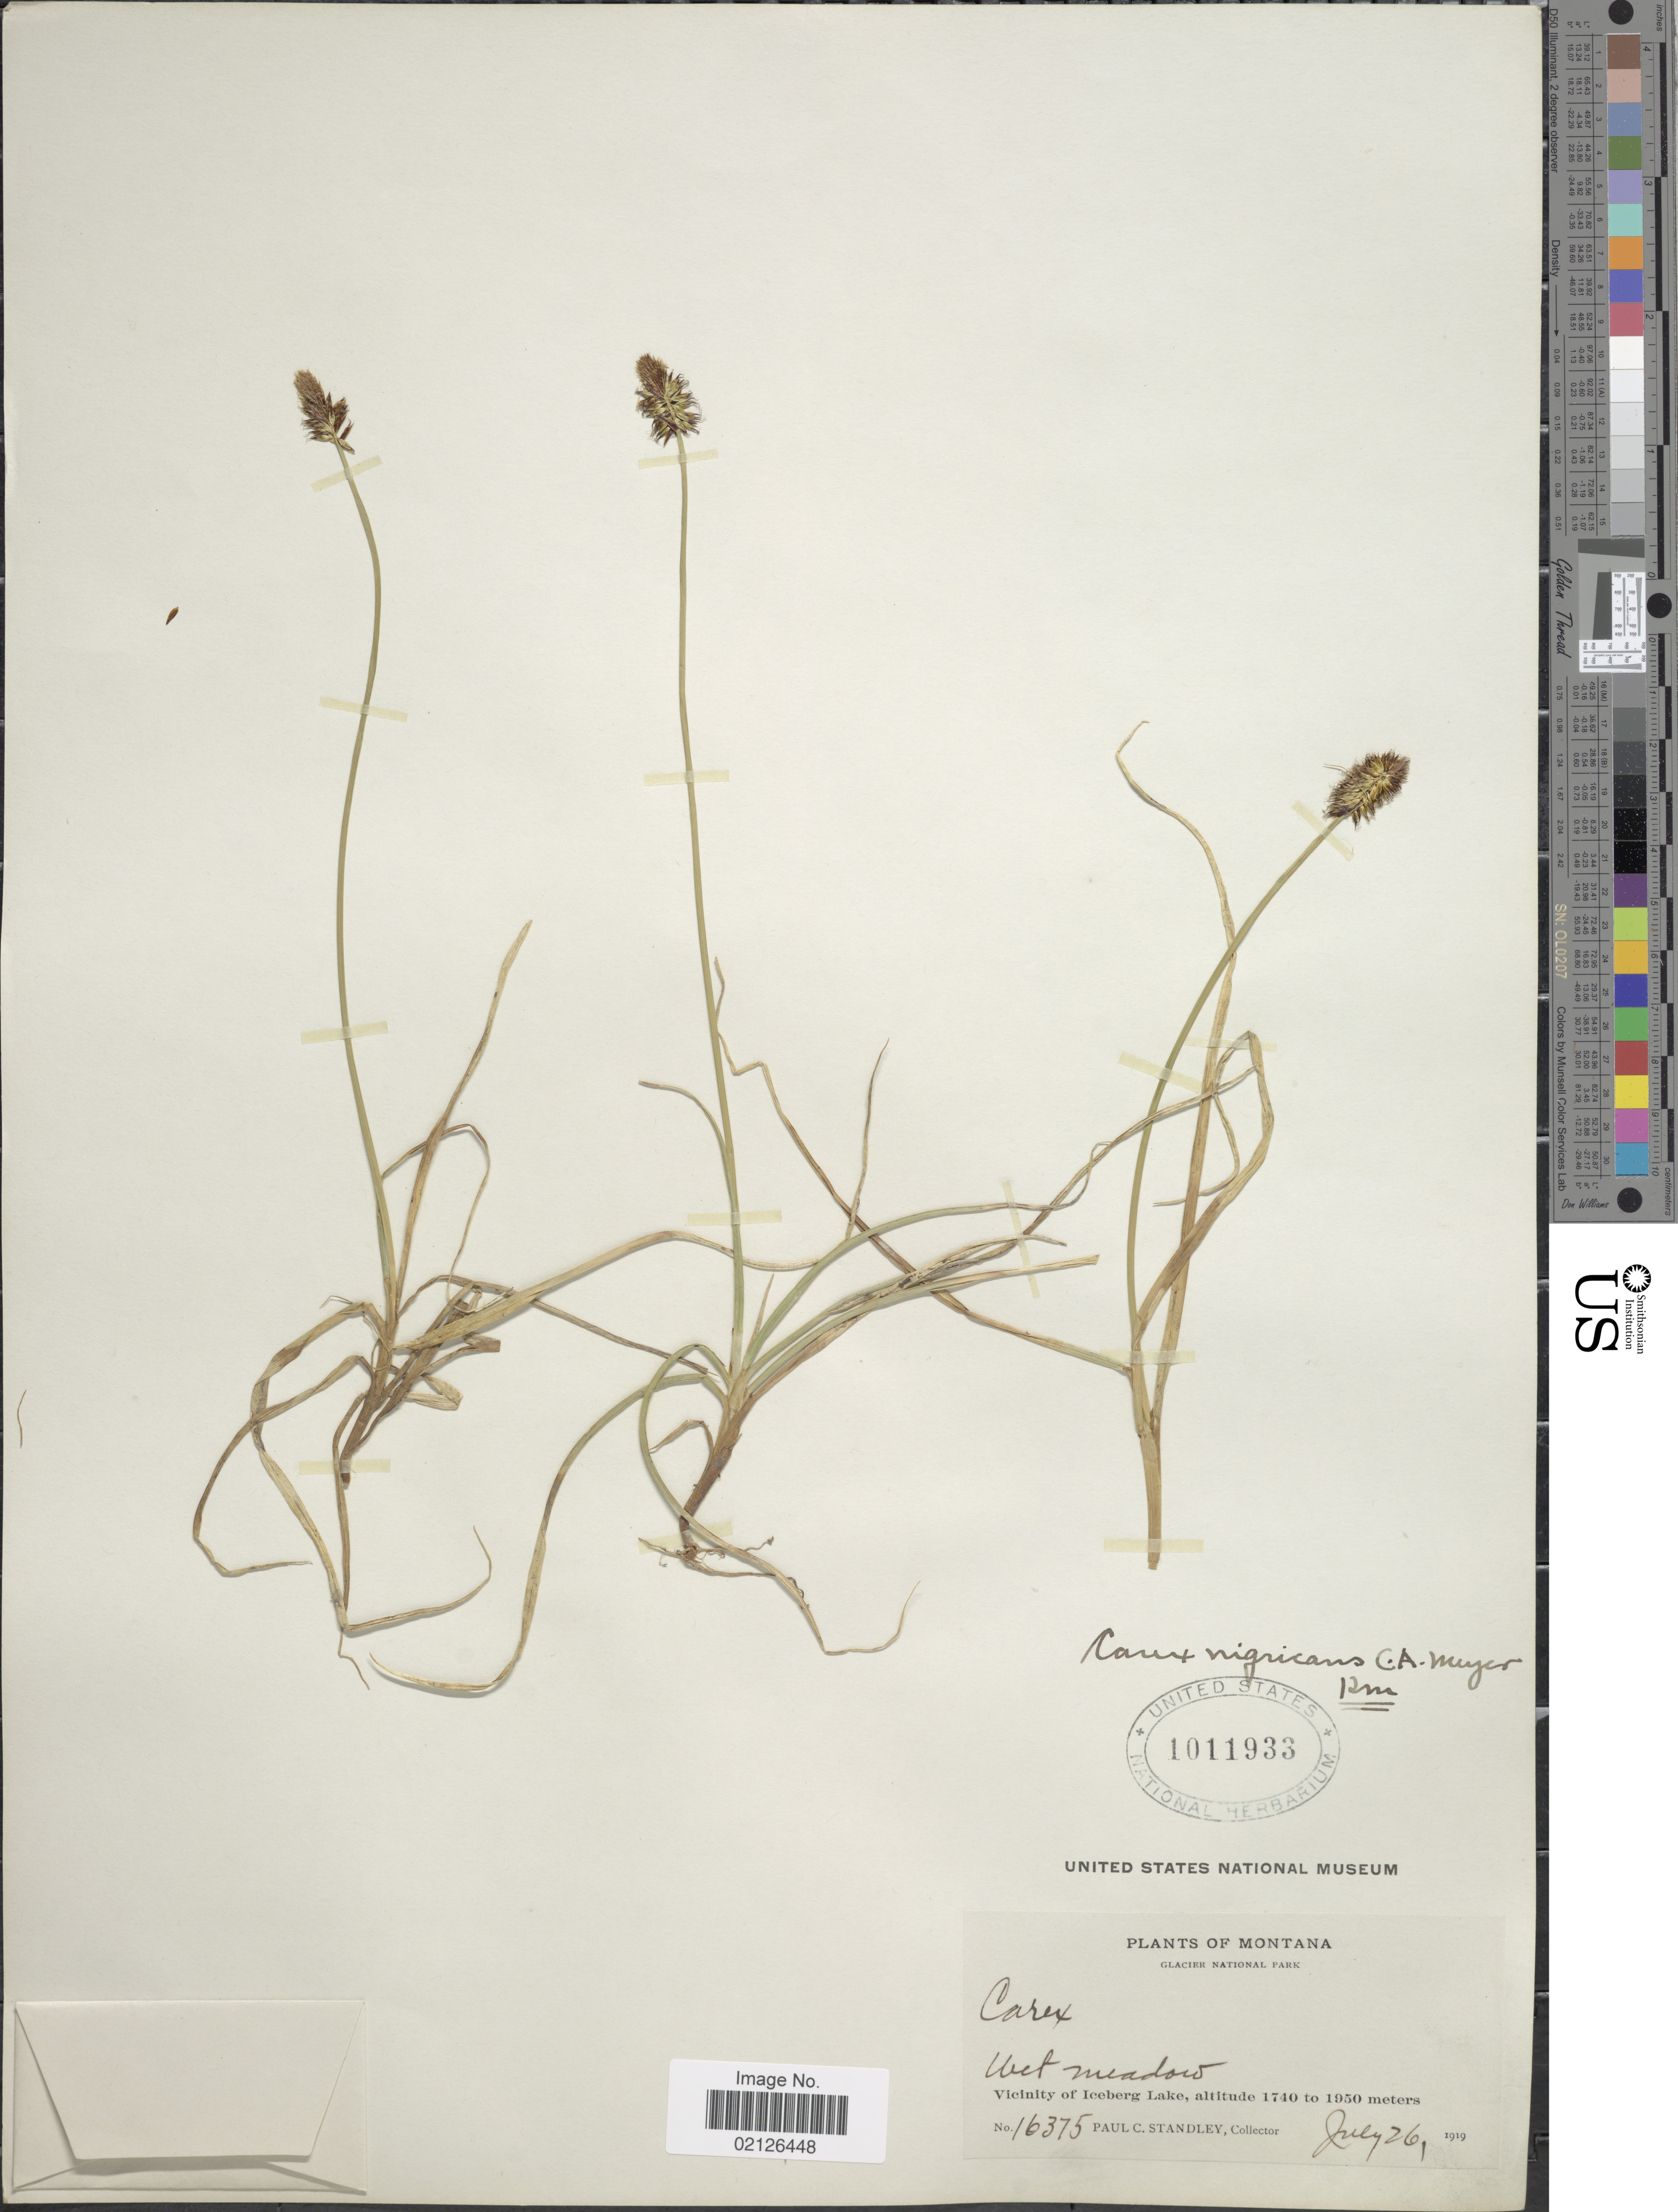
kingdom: Plantae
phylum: Tracheophyta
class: Liliopsida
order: Poales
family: Cyperaceae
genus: Carex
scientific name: Carex nigricans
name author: C.A. Mey.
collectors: P. C. Standley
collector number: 16375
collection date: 1919-07-26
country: United States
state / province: Montana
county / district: Glacier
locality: Glacier National Park, Wet meadow, Vicinity of Iceberg Lake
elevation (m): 1740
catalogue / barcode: US 1011933